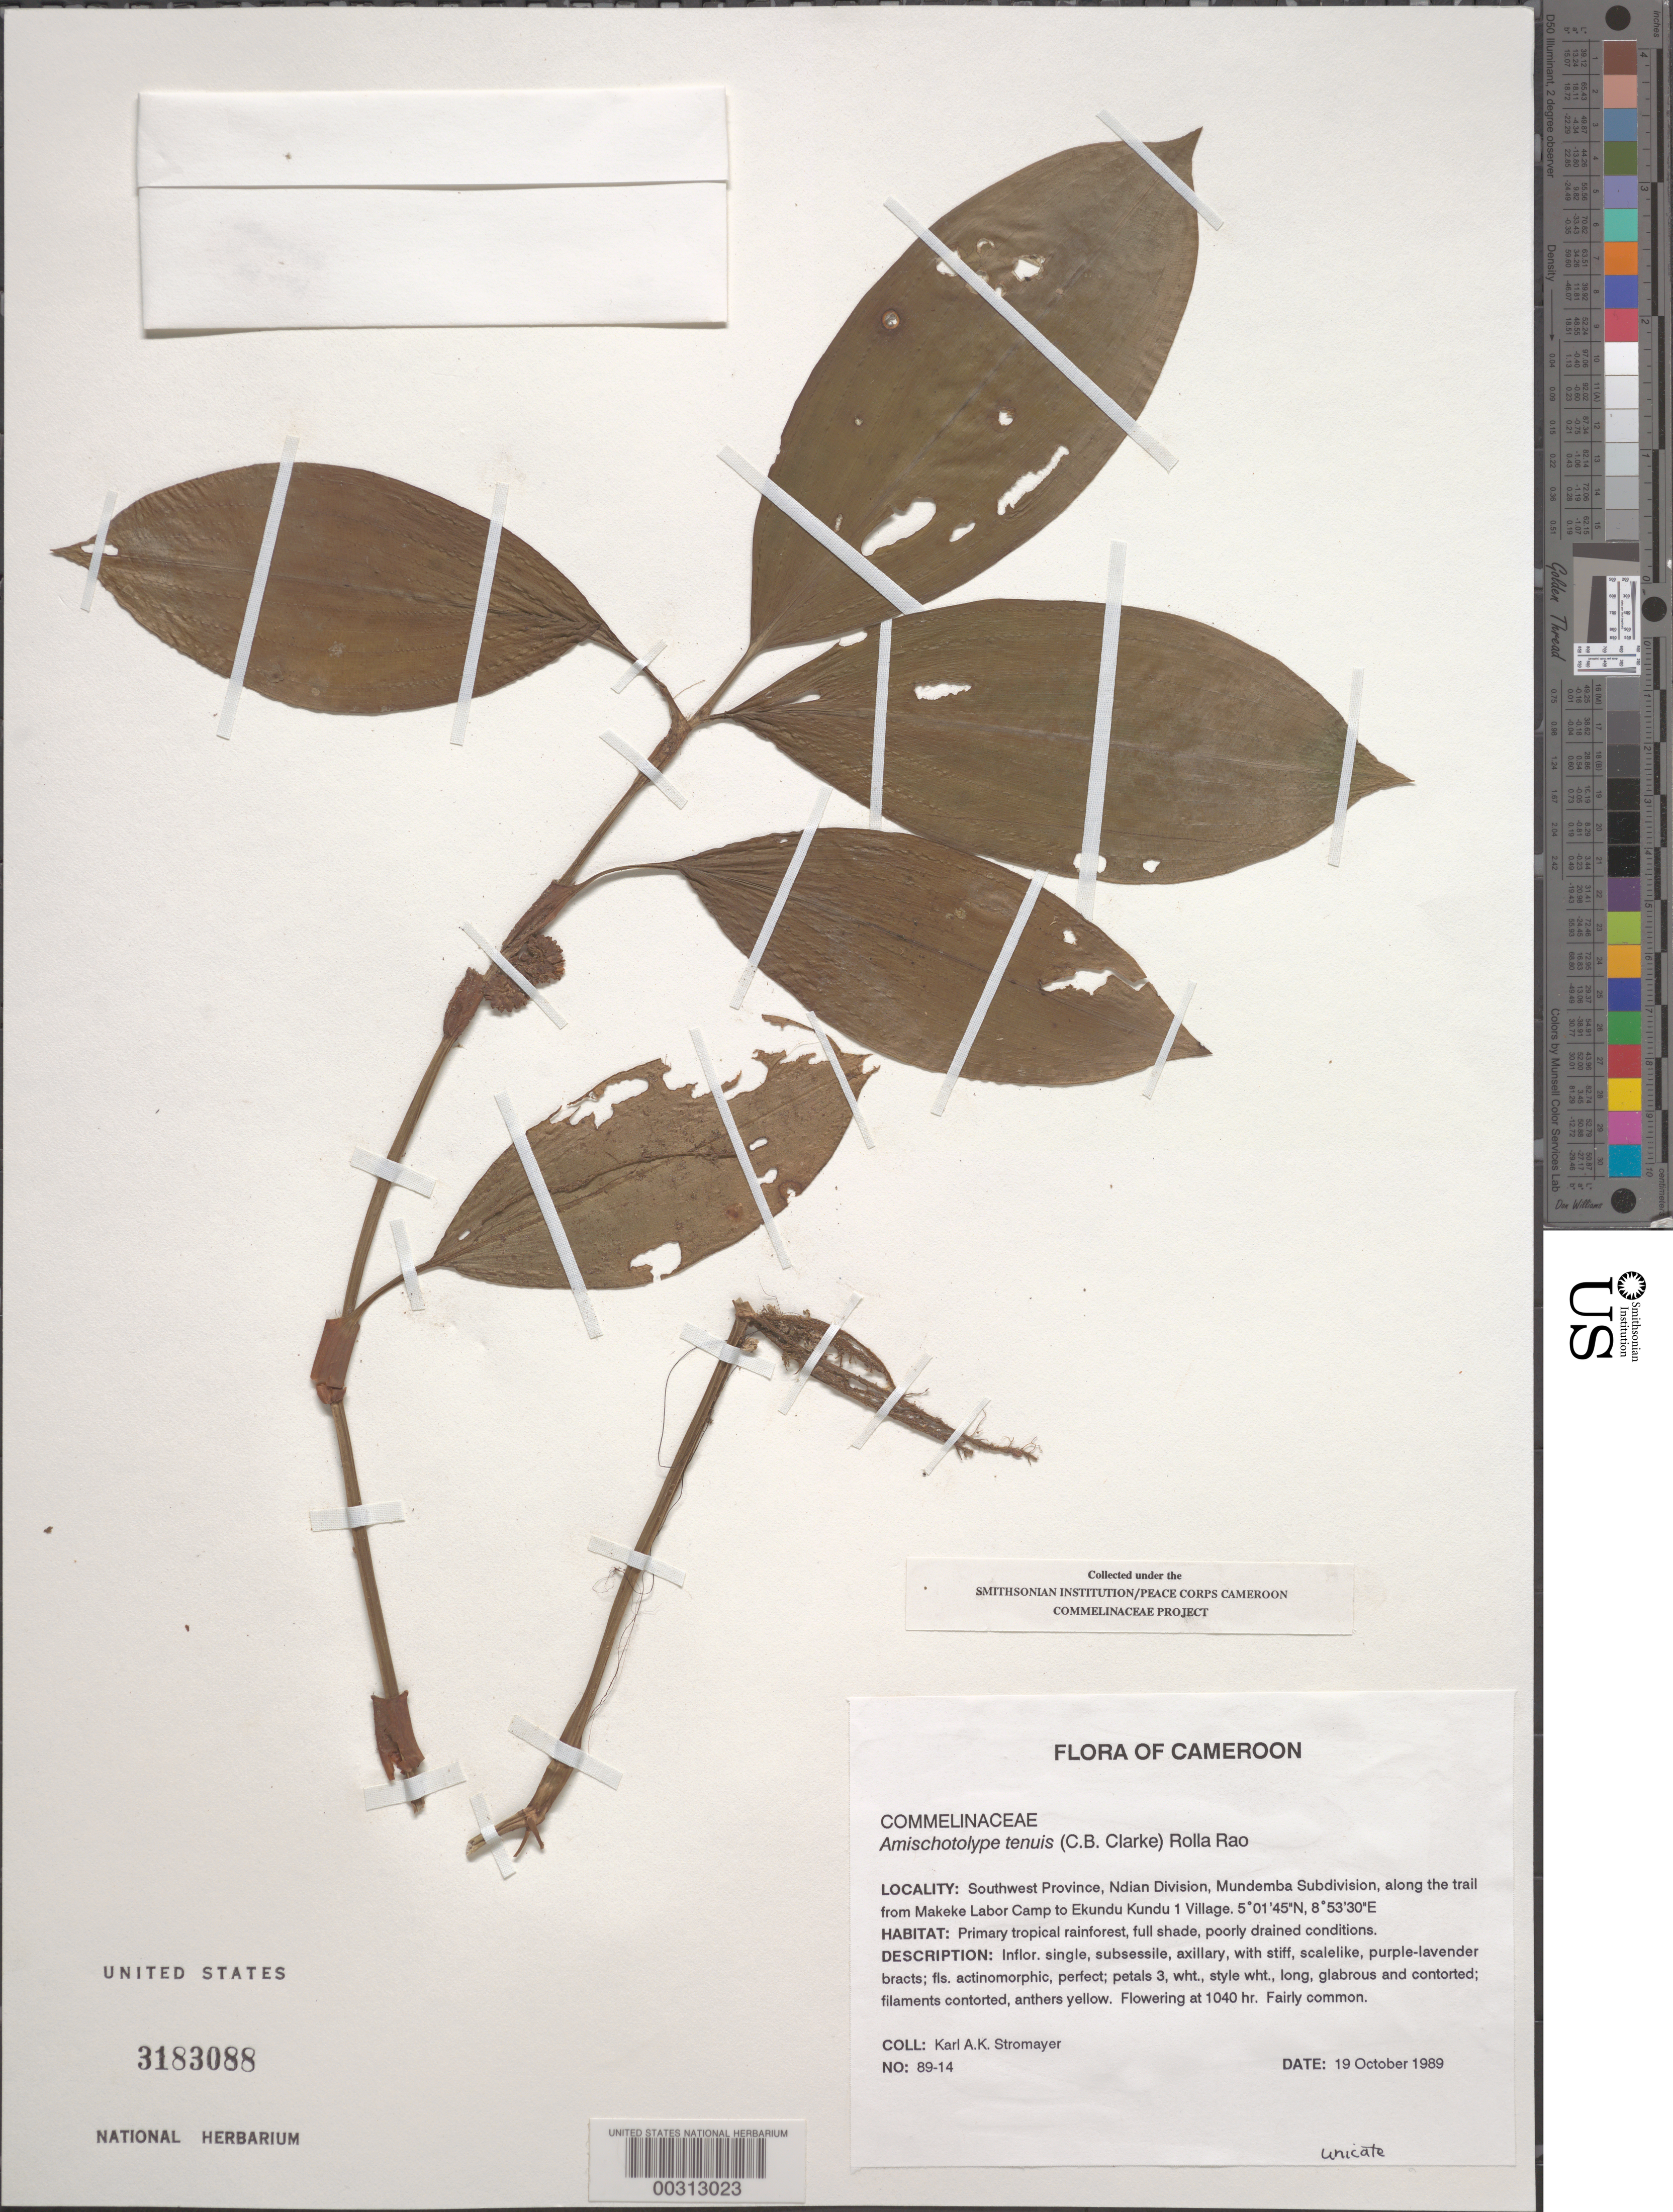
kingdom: Plantae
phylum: Tracheophyta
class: Liliopsida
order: Commelinales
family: Commelinaceae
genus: Amischotolype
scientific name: Amischotolype tenuis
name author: (C.B. Clarke) R.S. Rao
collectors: K. A. Stromayer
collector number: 89-14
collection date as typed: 19 Oct 1989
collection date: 1989-10-19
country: Cameroon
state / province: Sud-Ouest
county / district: Ndian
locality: Mundemba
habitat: Primary tropical rainforest, full shade, poorly drained moist conditions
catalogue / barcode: US 3183088